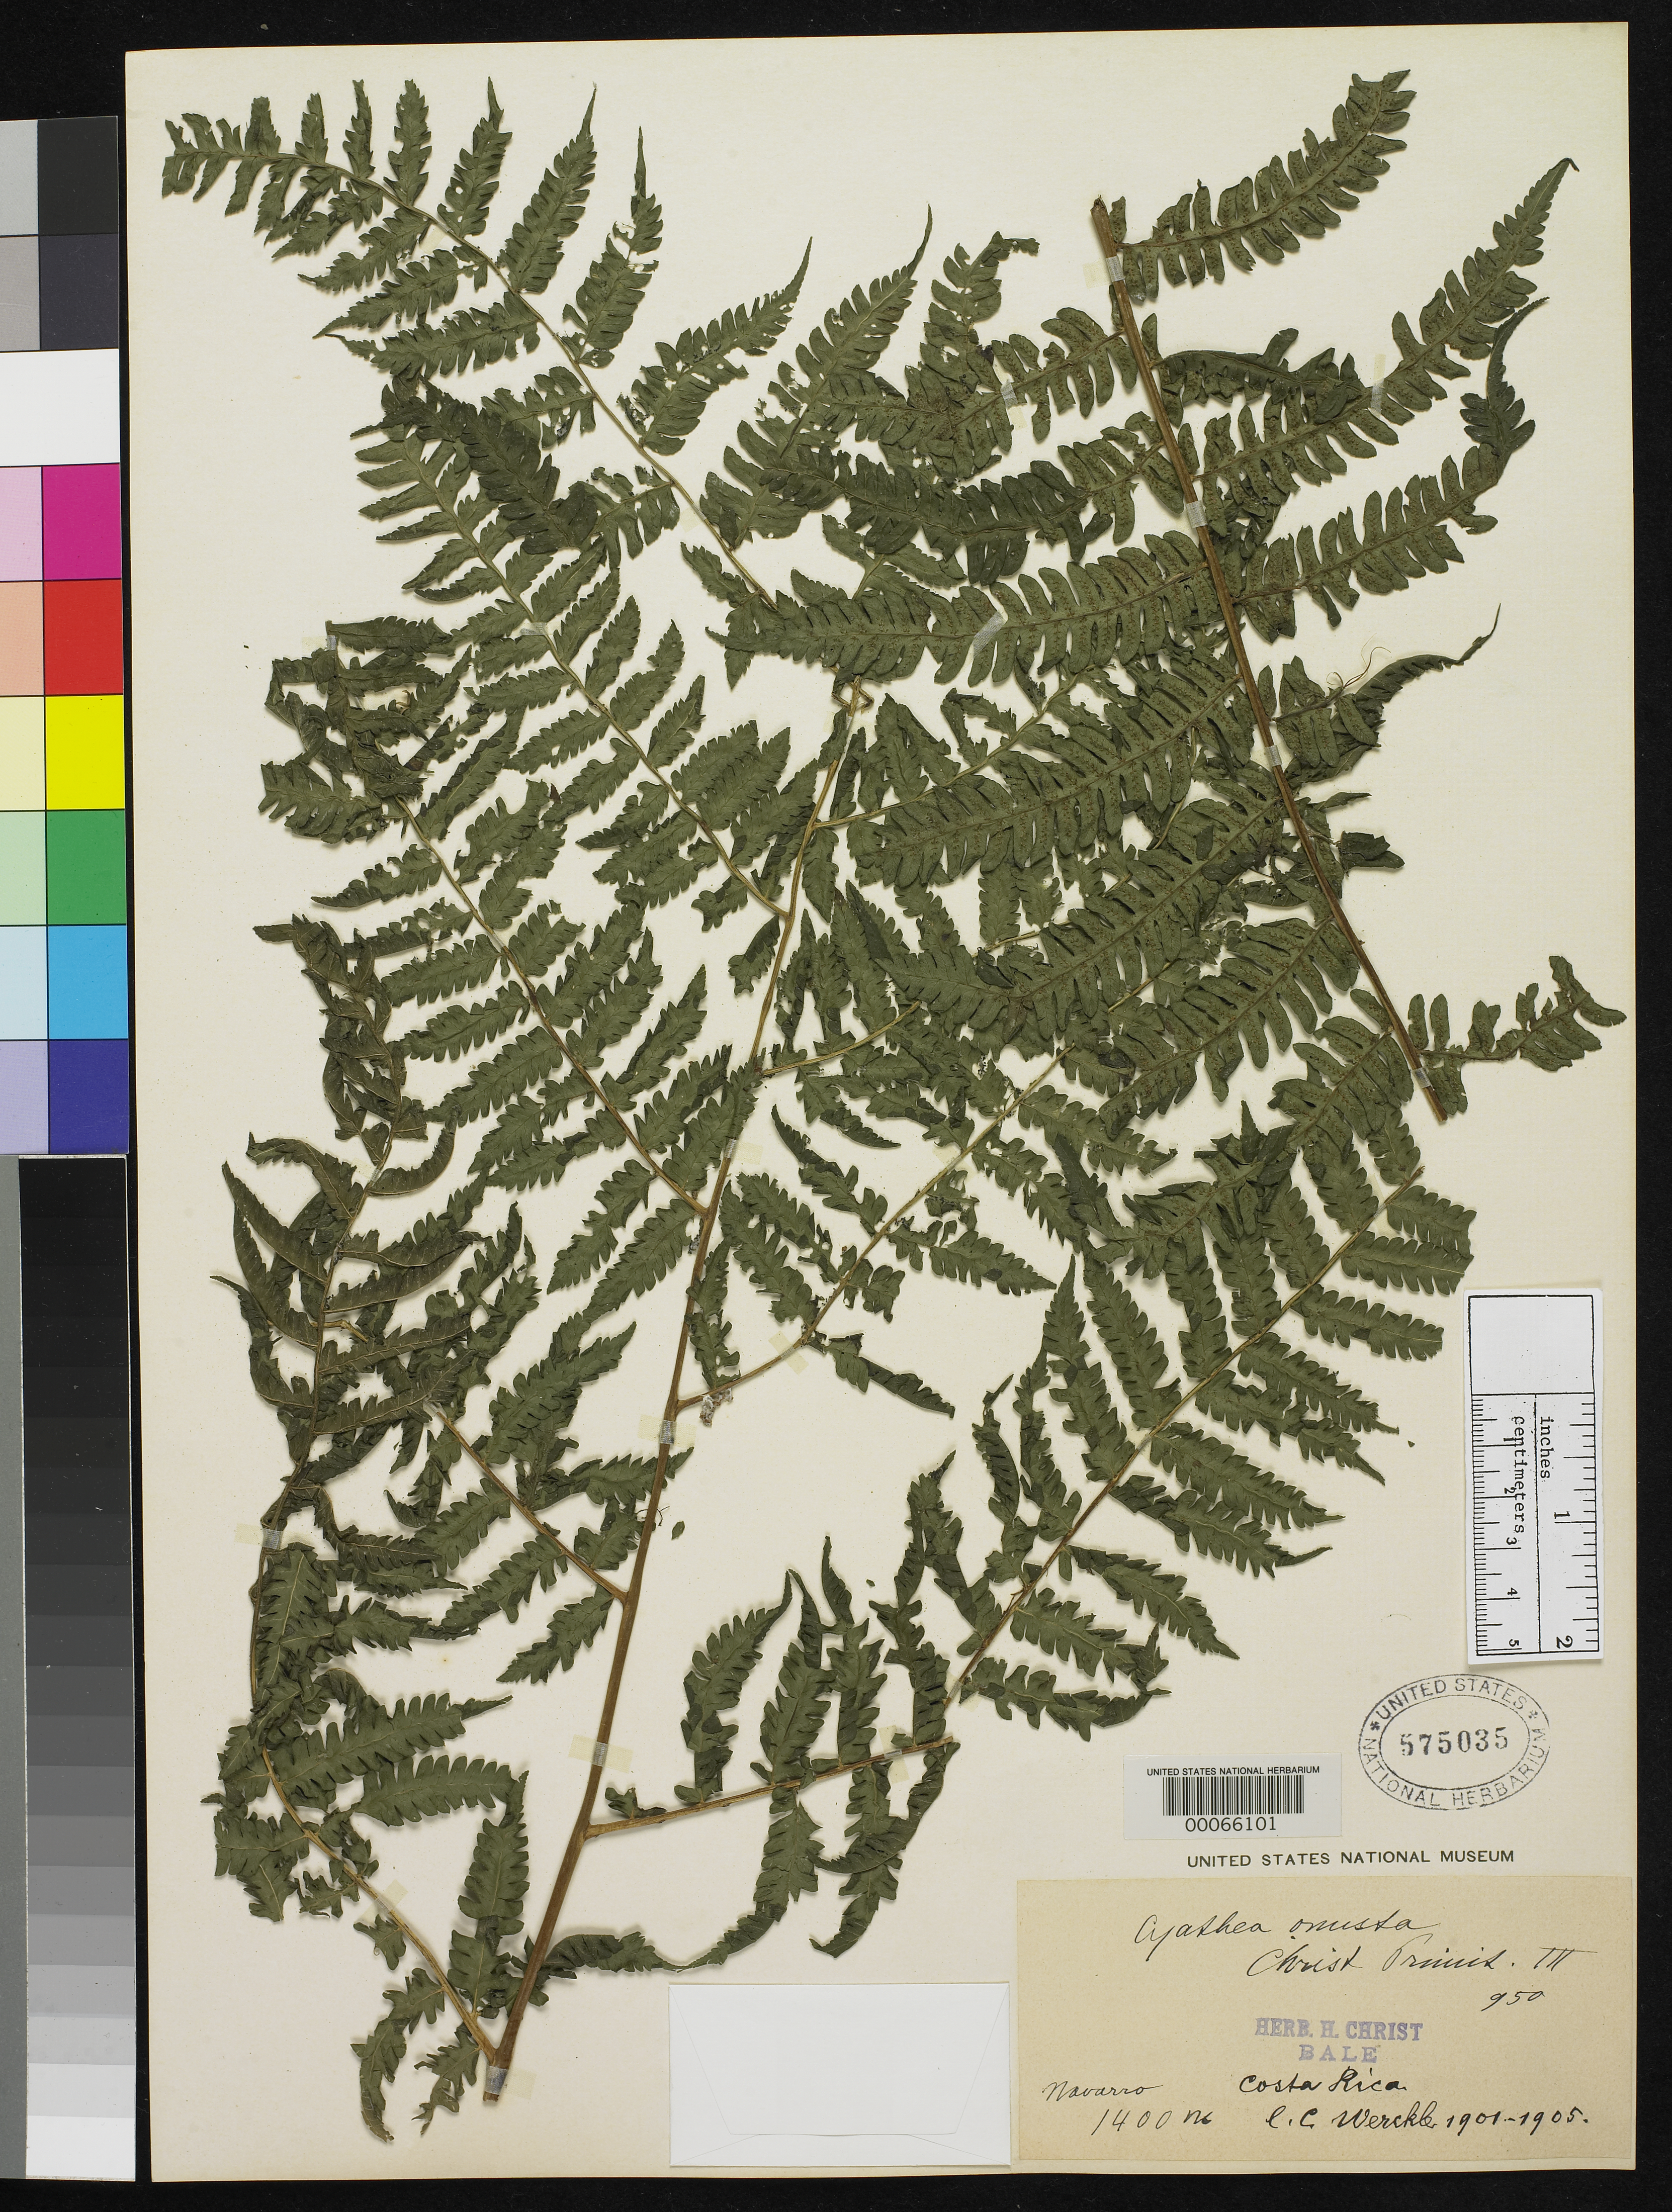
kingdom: Plantae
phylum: Tracheophyta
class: Polypodiopsida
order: Cyatheales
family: Cyatheaceae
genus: Cyathea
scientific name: Cyathea onusta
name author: Christ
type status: Type Collection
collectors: C. C Wercklé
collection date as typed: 1901 to -- --- 1905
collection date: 1901/1905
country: Costa Rica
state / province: Cartago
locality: Navarro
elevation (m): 1400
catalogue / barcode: US 575035